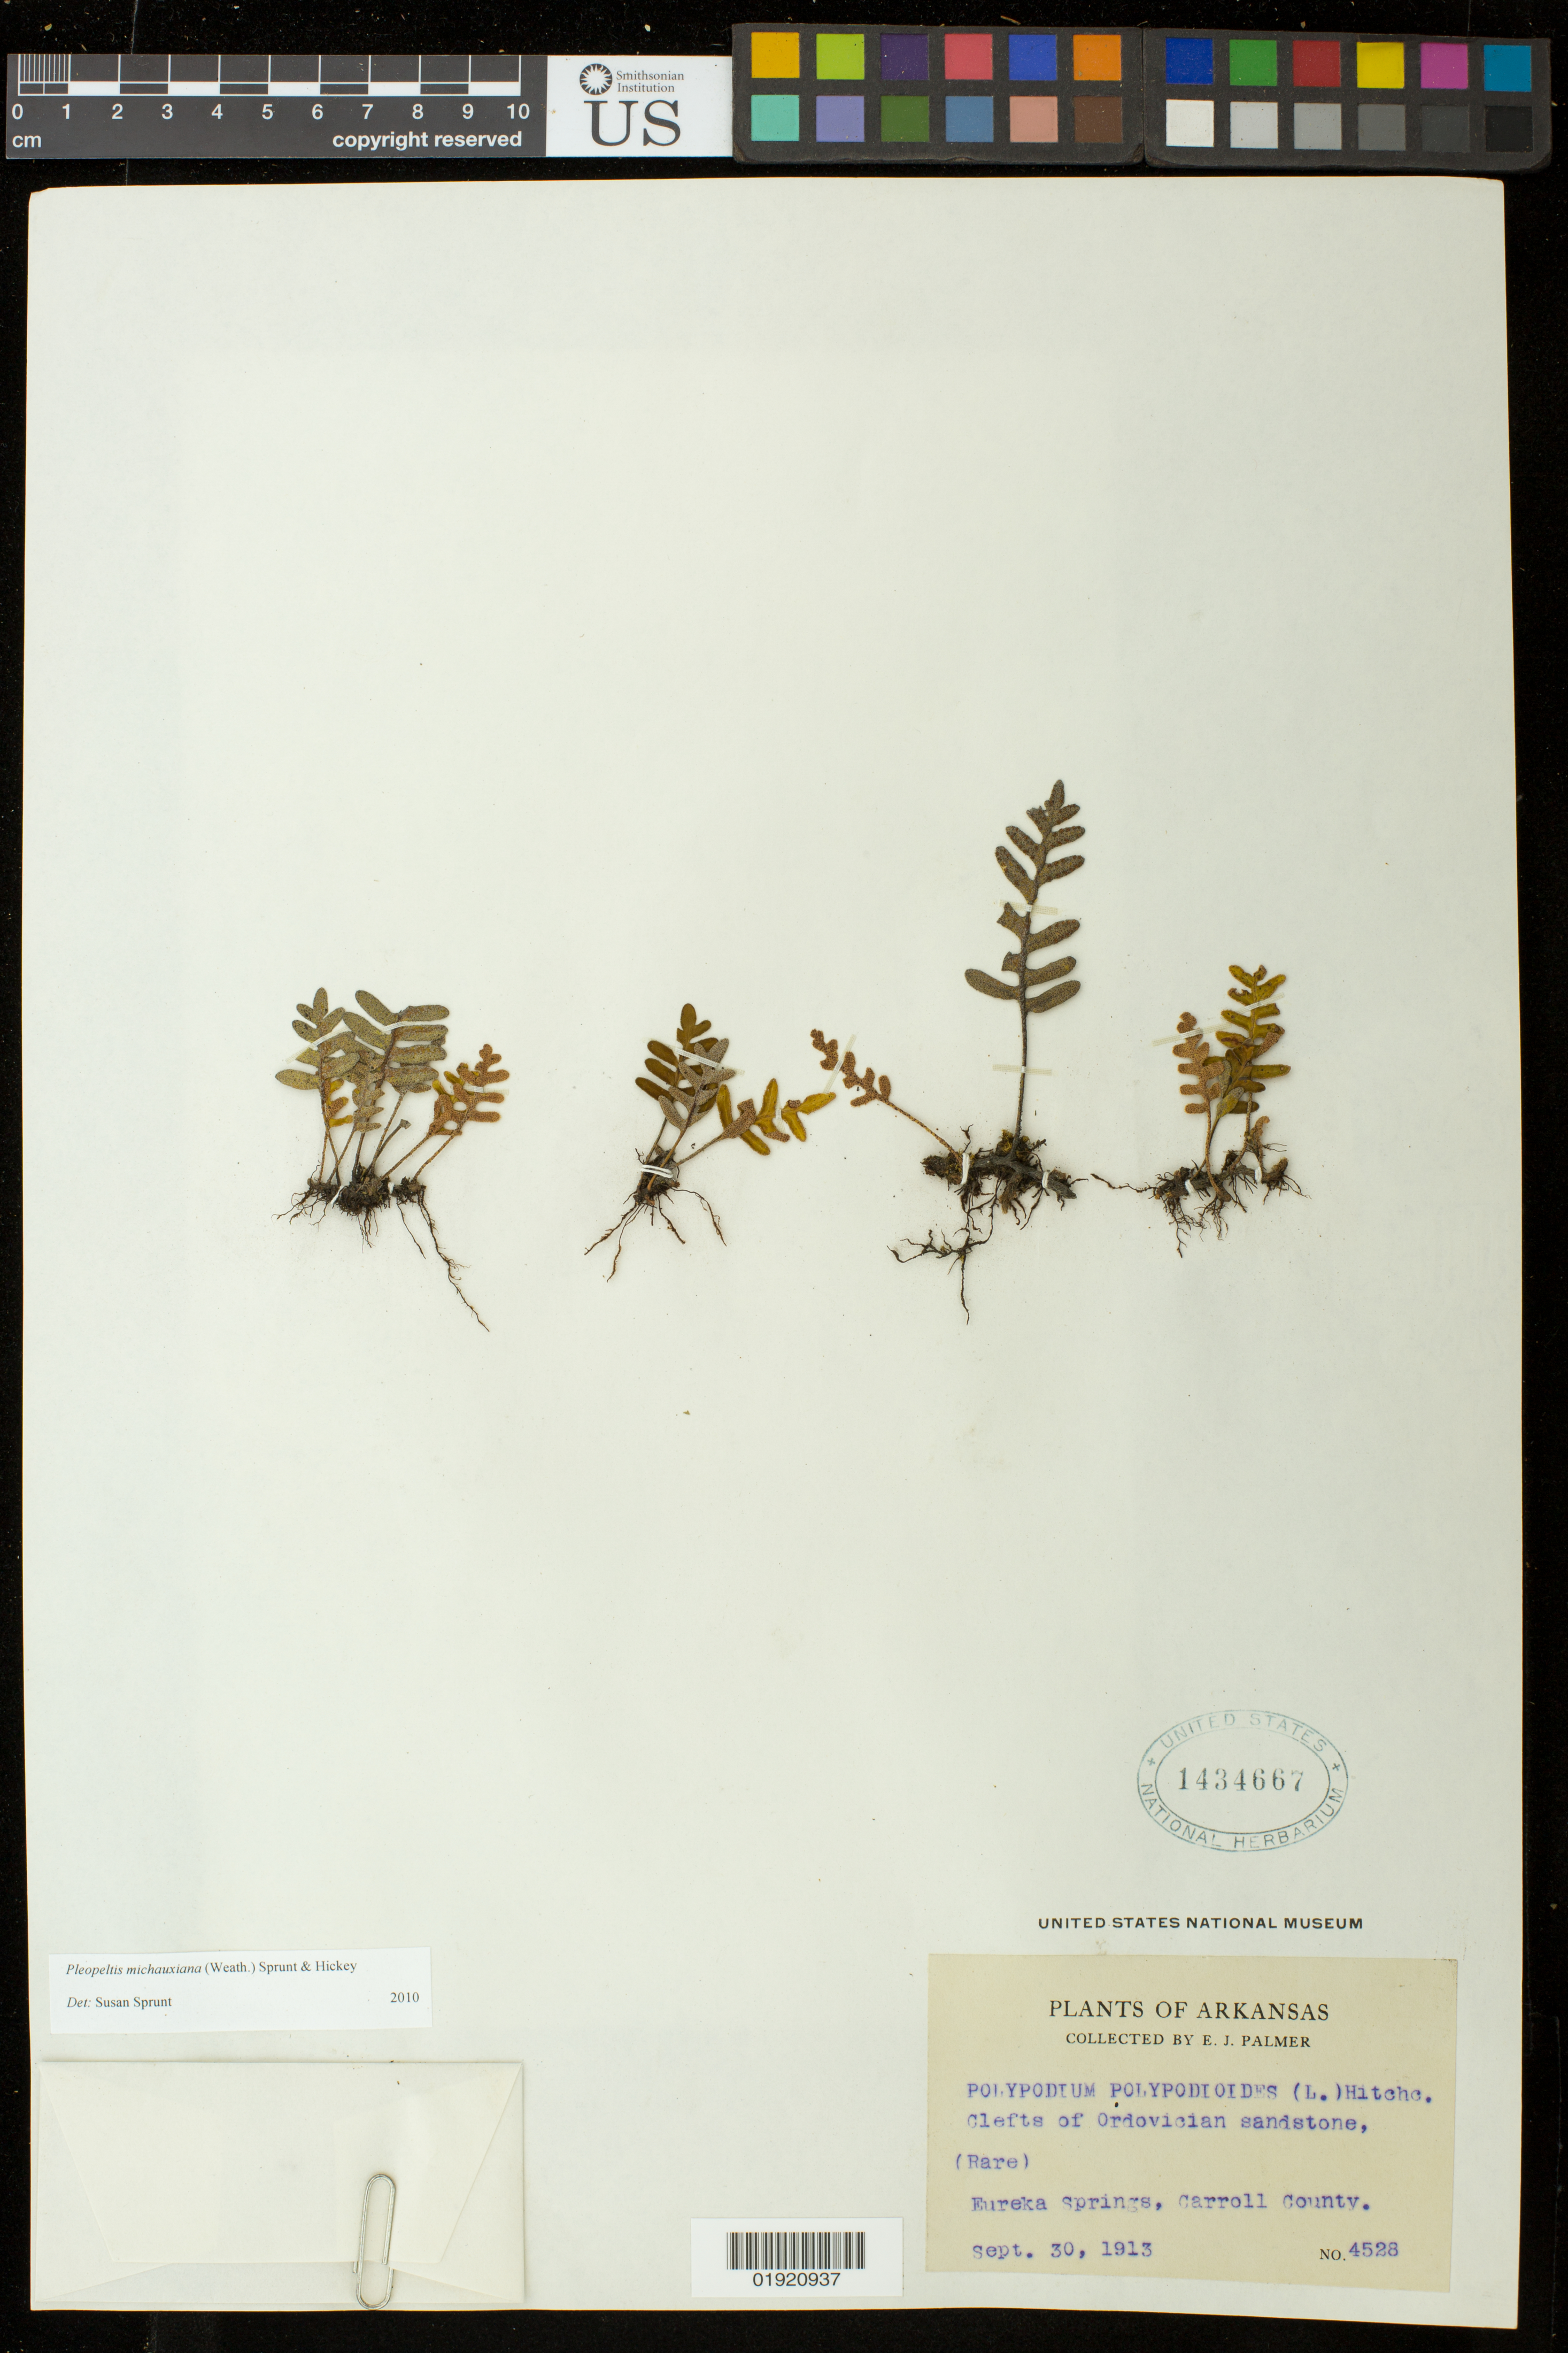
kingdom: Plantae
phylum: Tracheophyta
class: Polypodiopsida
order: Polypodiales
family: Polypodiaceae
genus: Pleopeltis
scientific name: Pleopeltis michauxiana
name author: (Weath.) Hickey & Sprunt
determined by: Sprunt, S. V.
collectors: E. J. Palmer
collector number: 4528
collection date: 1913-09-30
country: United States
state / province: Arkansas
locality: Eureka Springs, Carroll County.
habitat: Clefts of Ordovician sandstone (Rare).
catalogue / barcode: US 1434667